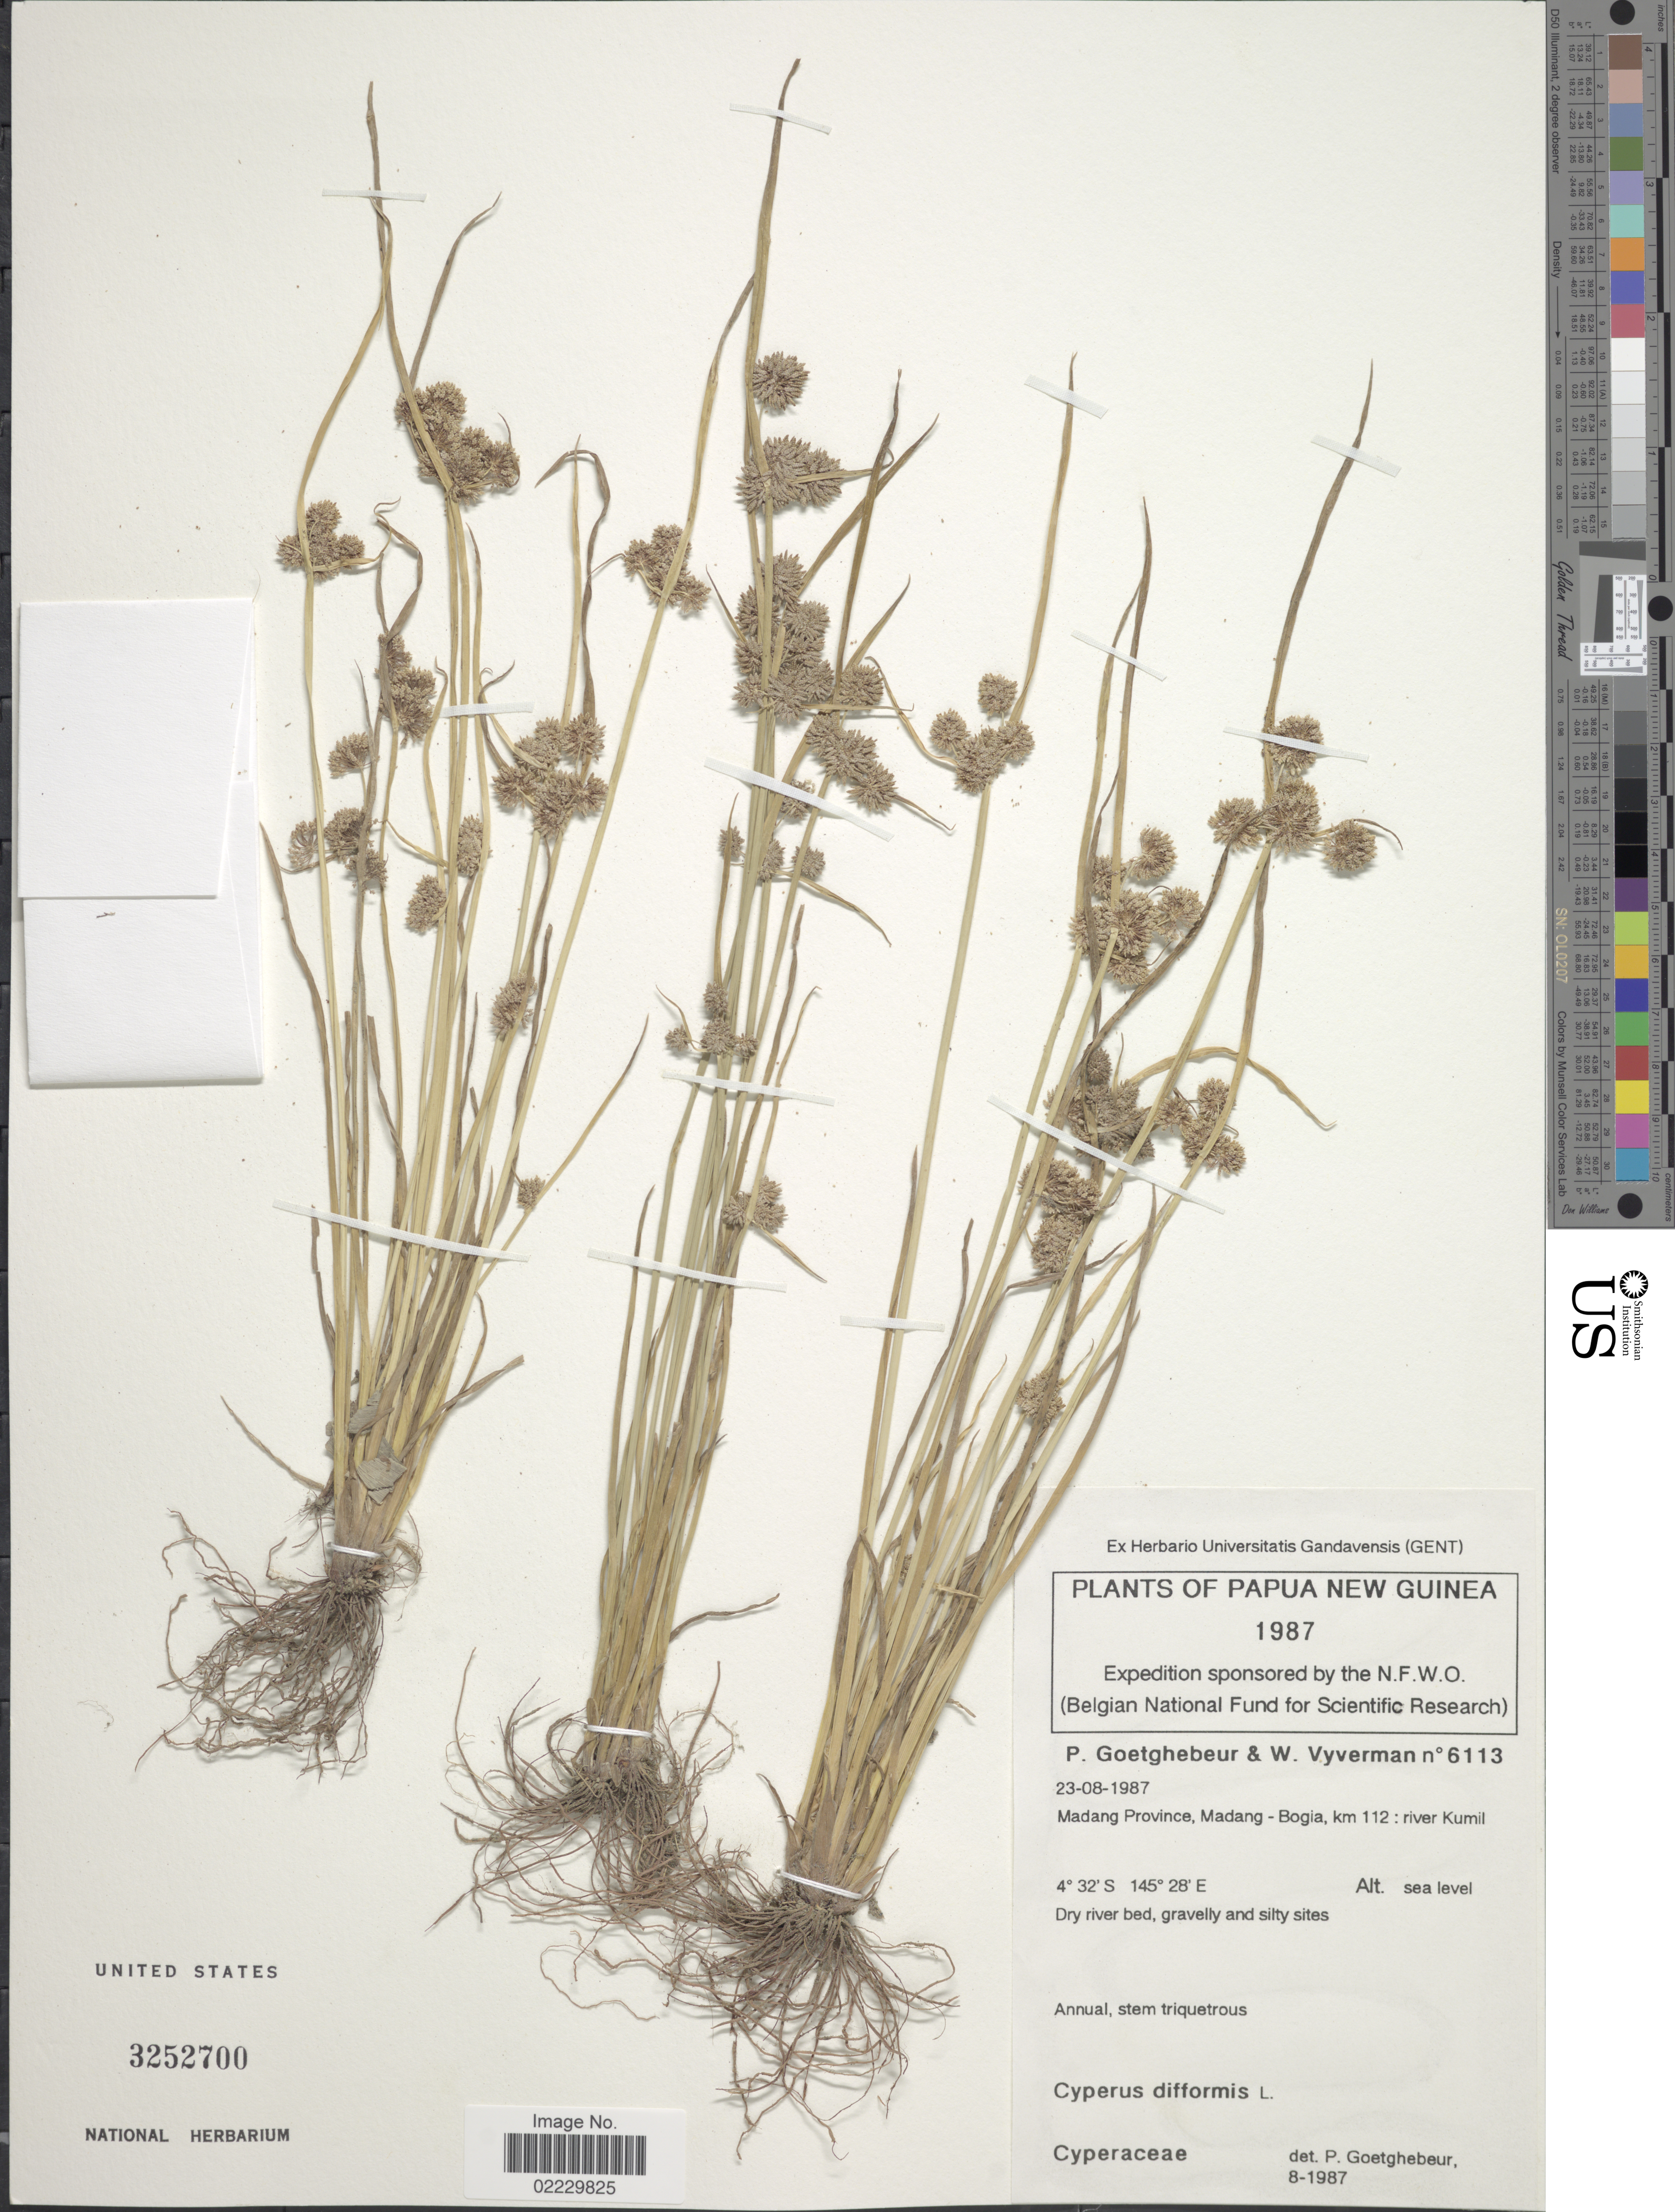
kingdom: Plantae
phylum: Tracheophyta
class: Liliopsida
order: Poales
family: Cyperaceae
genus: Cyperus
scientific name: Cyperus difformis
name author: L.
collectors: P. Goetghebeur & W. Vyverman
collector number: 6113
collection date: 1987-08-23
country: Papua New Guinea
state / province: Madang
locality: Madang Province, Madang - Bogia, km 112: River Kumil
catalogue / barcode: US 3252700